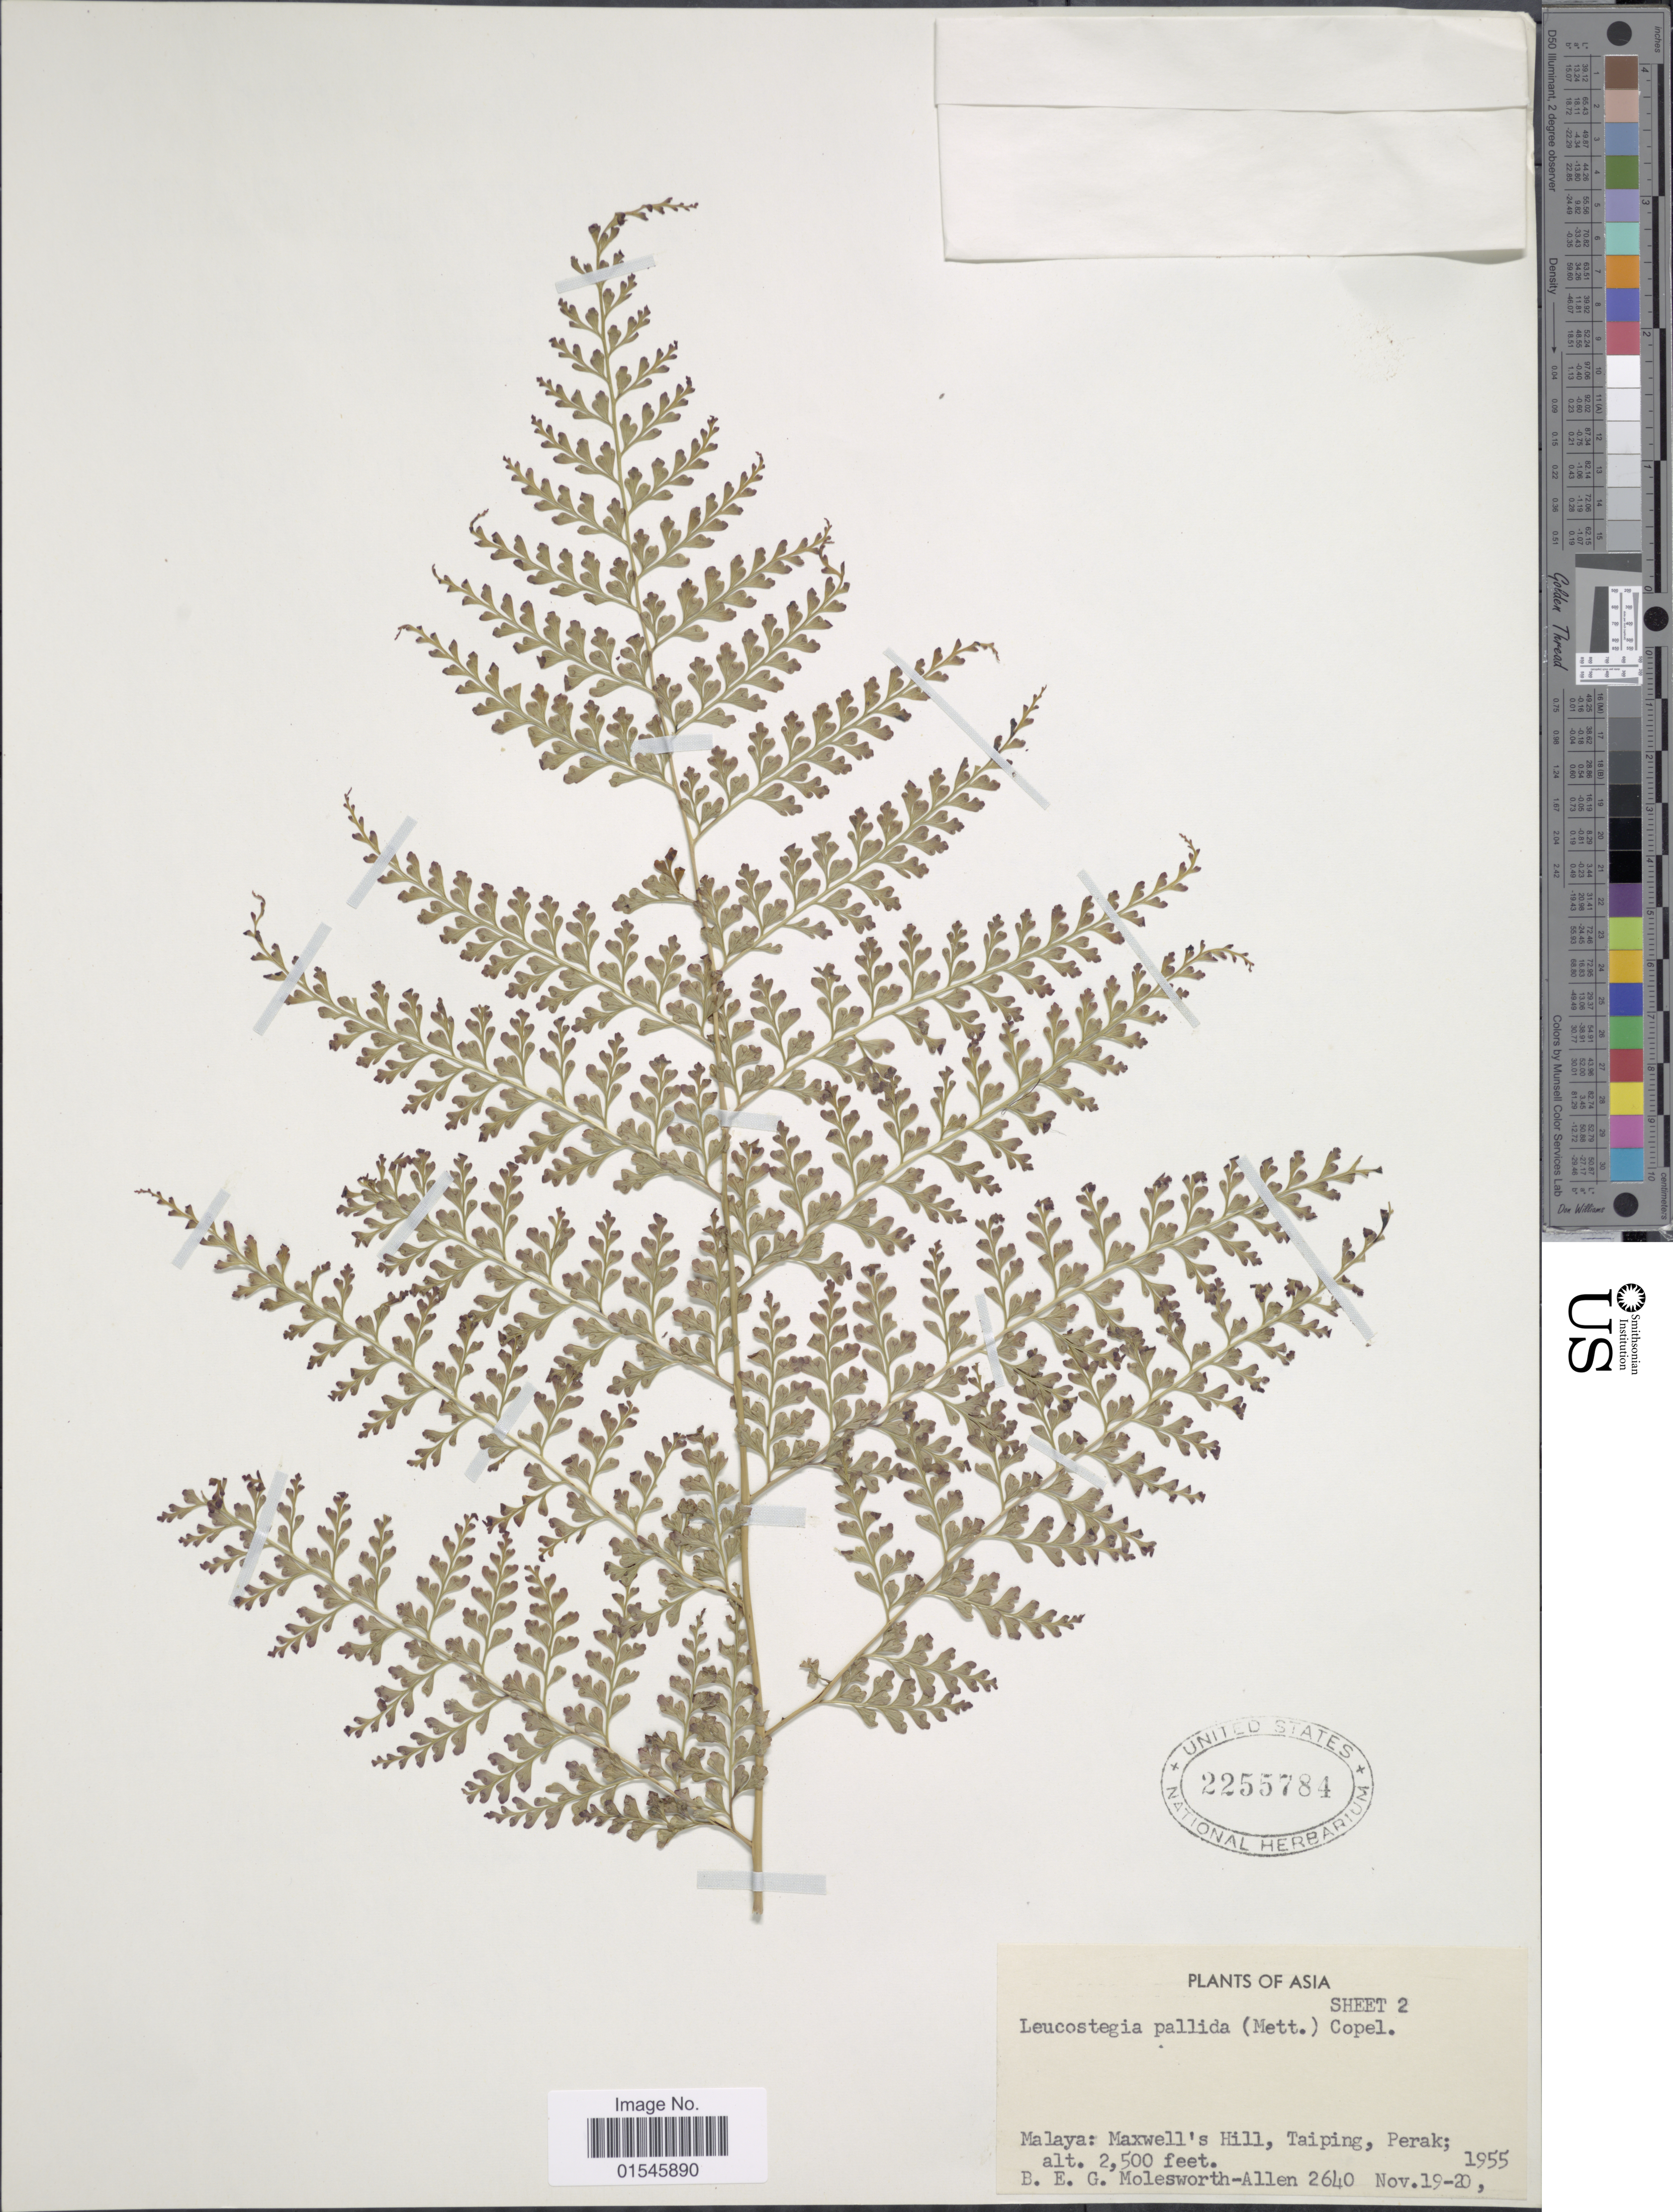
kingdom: Plantae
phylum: Tracheophyta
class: Polypodiopsida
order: Polypodiales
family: Hypodematiaceae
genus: Leucostegia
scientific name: Leucostegia pallida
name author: (Mett. ex Kuhn) Copel.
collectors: B. E. G. Molesworth-Allen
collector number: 2640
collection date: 1955-11-19/1955-11-20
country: Malaysia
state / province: Perak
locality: Malaya: Maxwell's Hill, Taiping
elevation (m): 762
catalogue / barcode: US 2255784